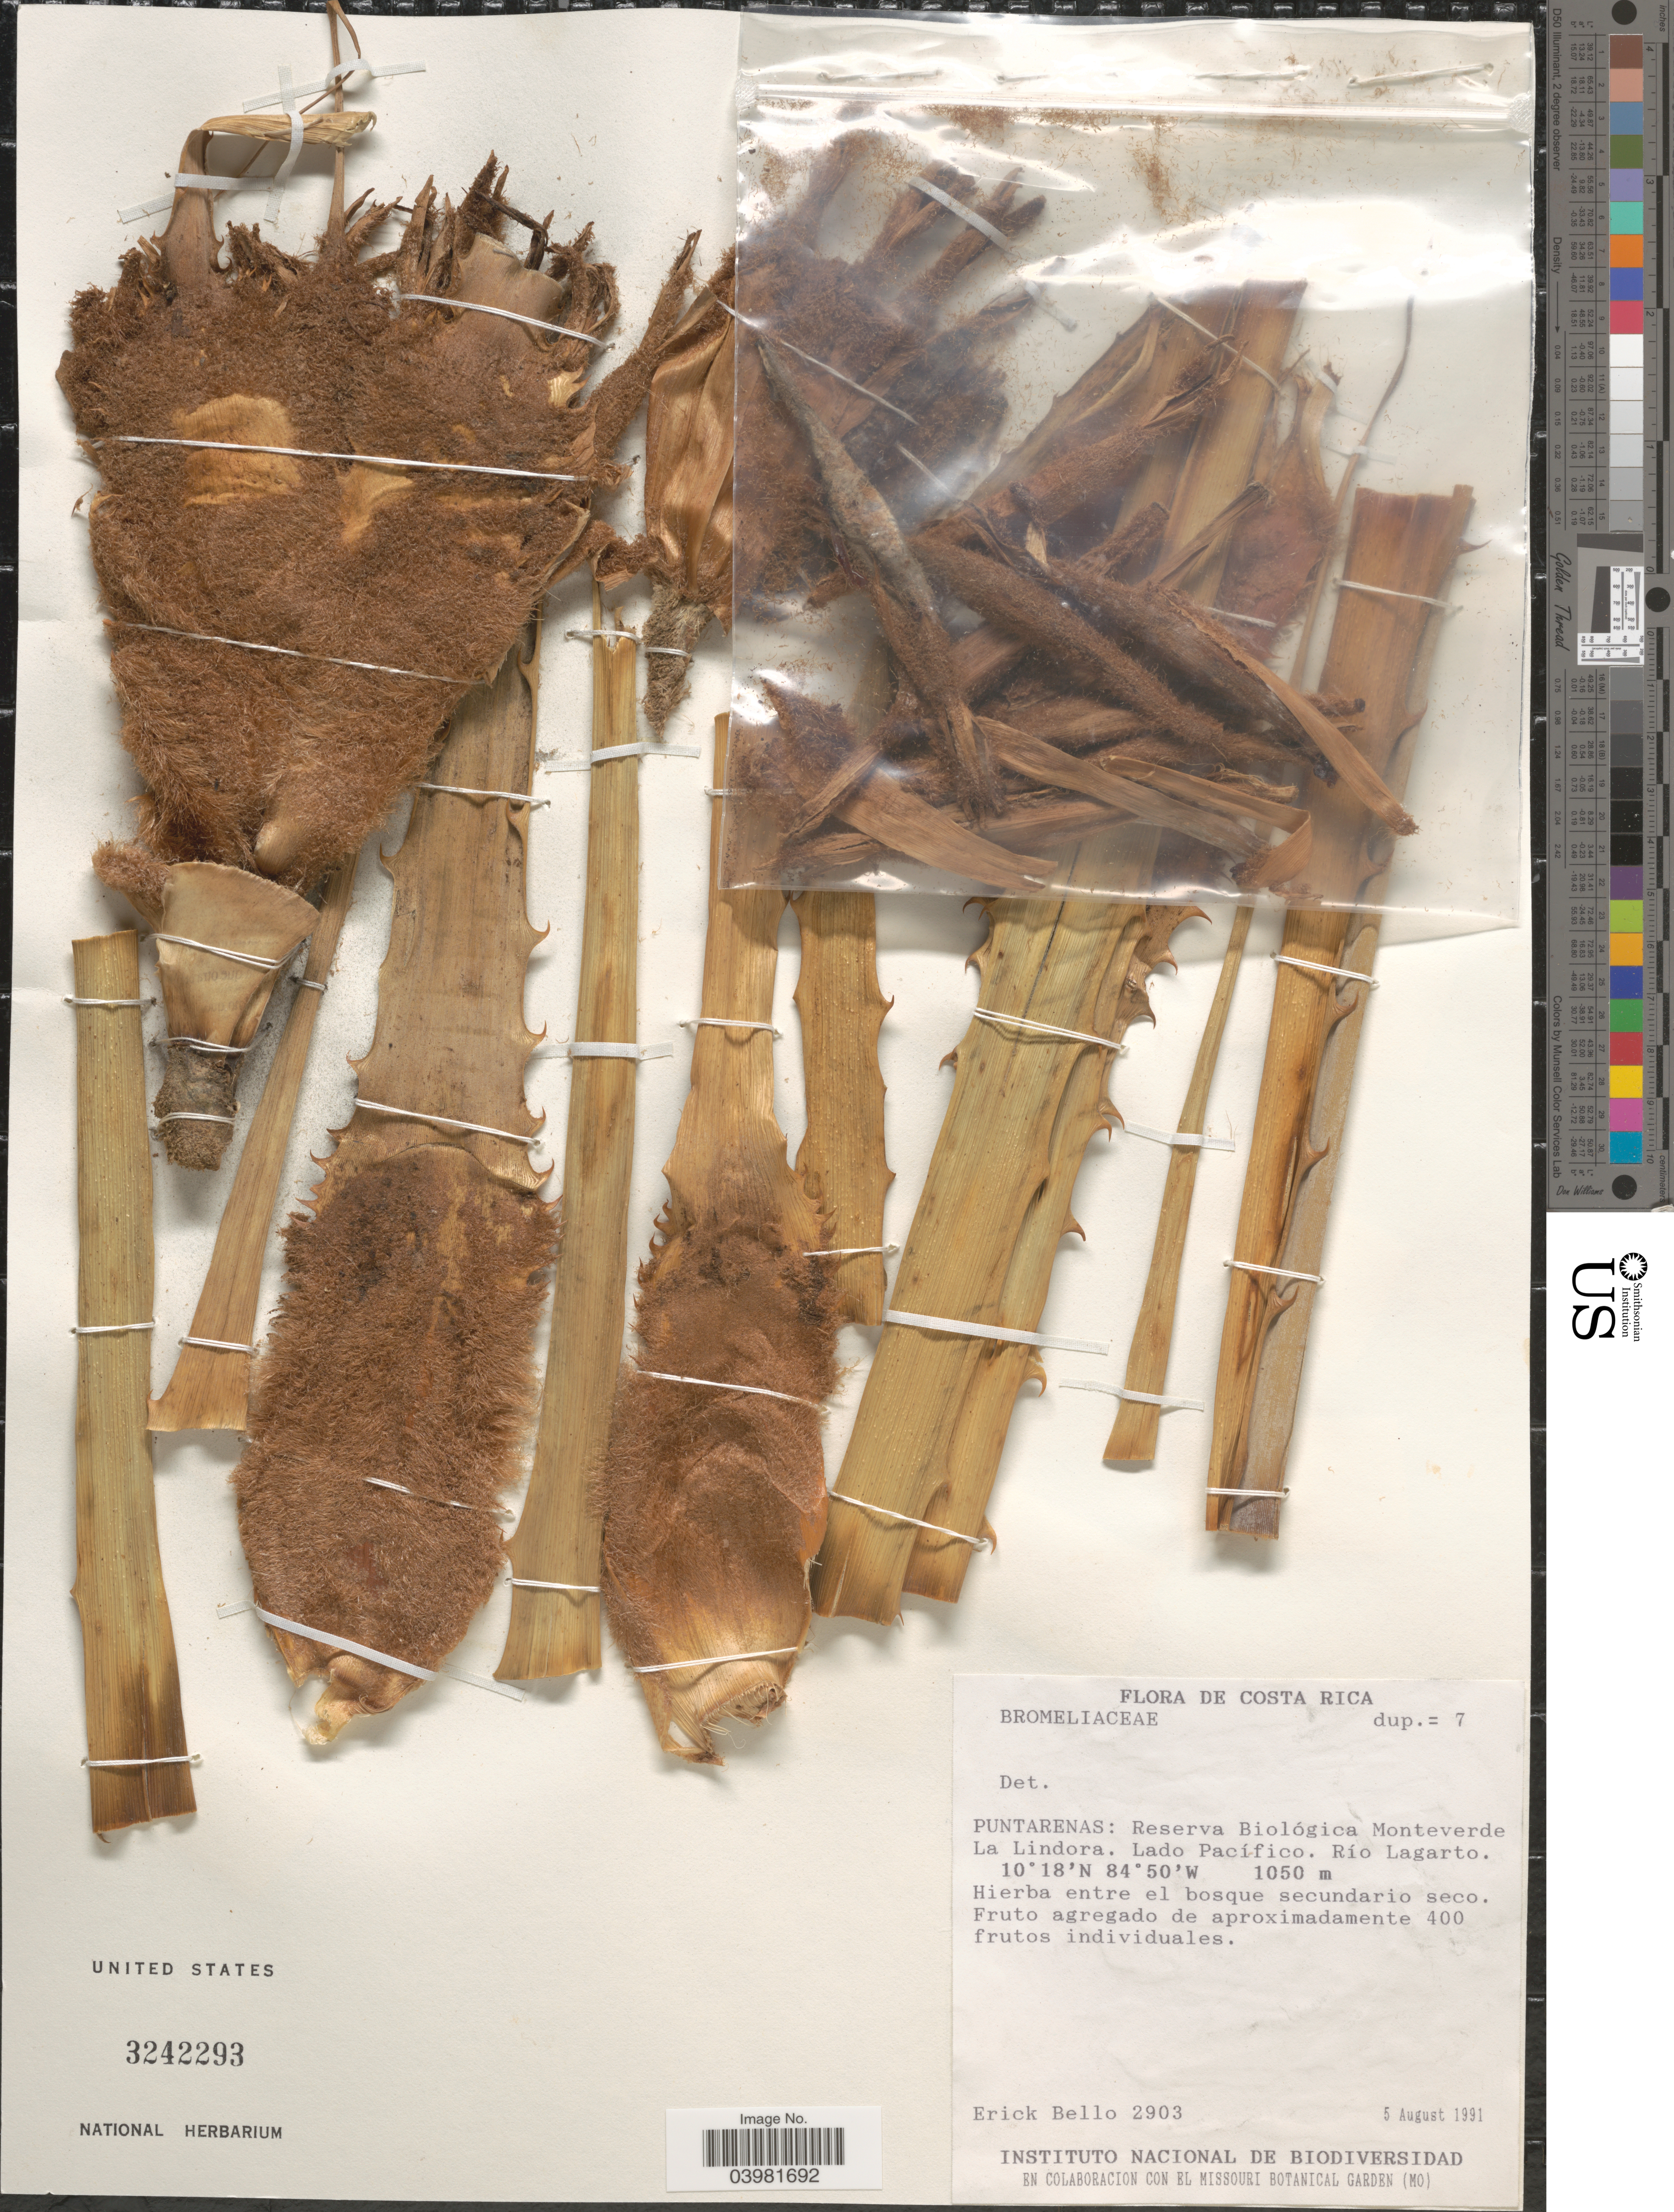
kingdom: Plantae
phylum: Tracheophyta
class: Liliopsida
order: Poales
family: Bromeliaceae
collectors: E. Bello C.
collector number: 2903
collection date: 1991-08-05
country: Costa Rica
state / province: Puntarenas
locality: Reserva Biológica Monteverde La Lindora. Lado Pacífico. Río Lagarto.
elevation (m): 1050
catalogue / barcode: US 3242293